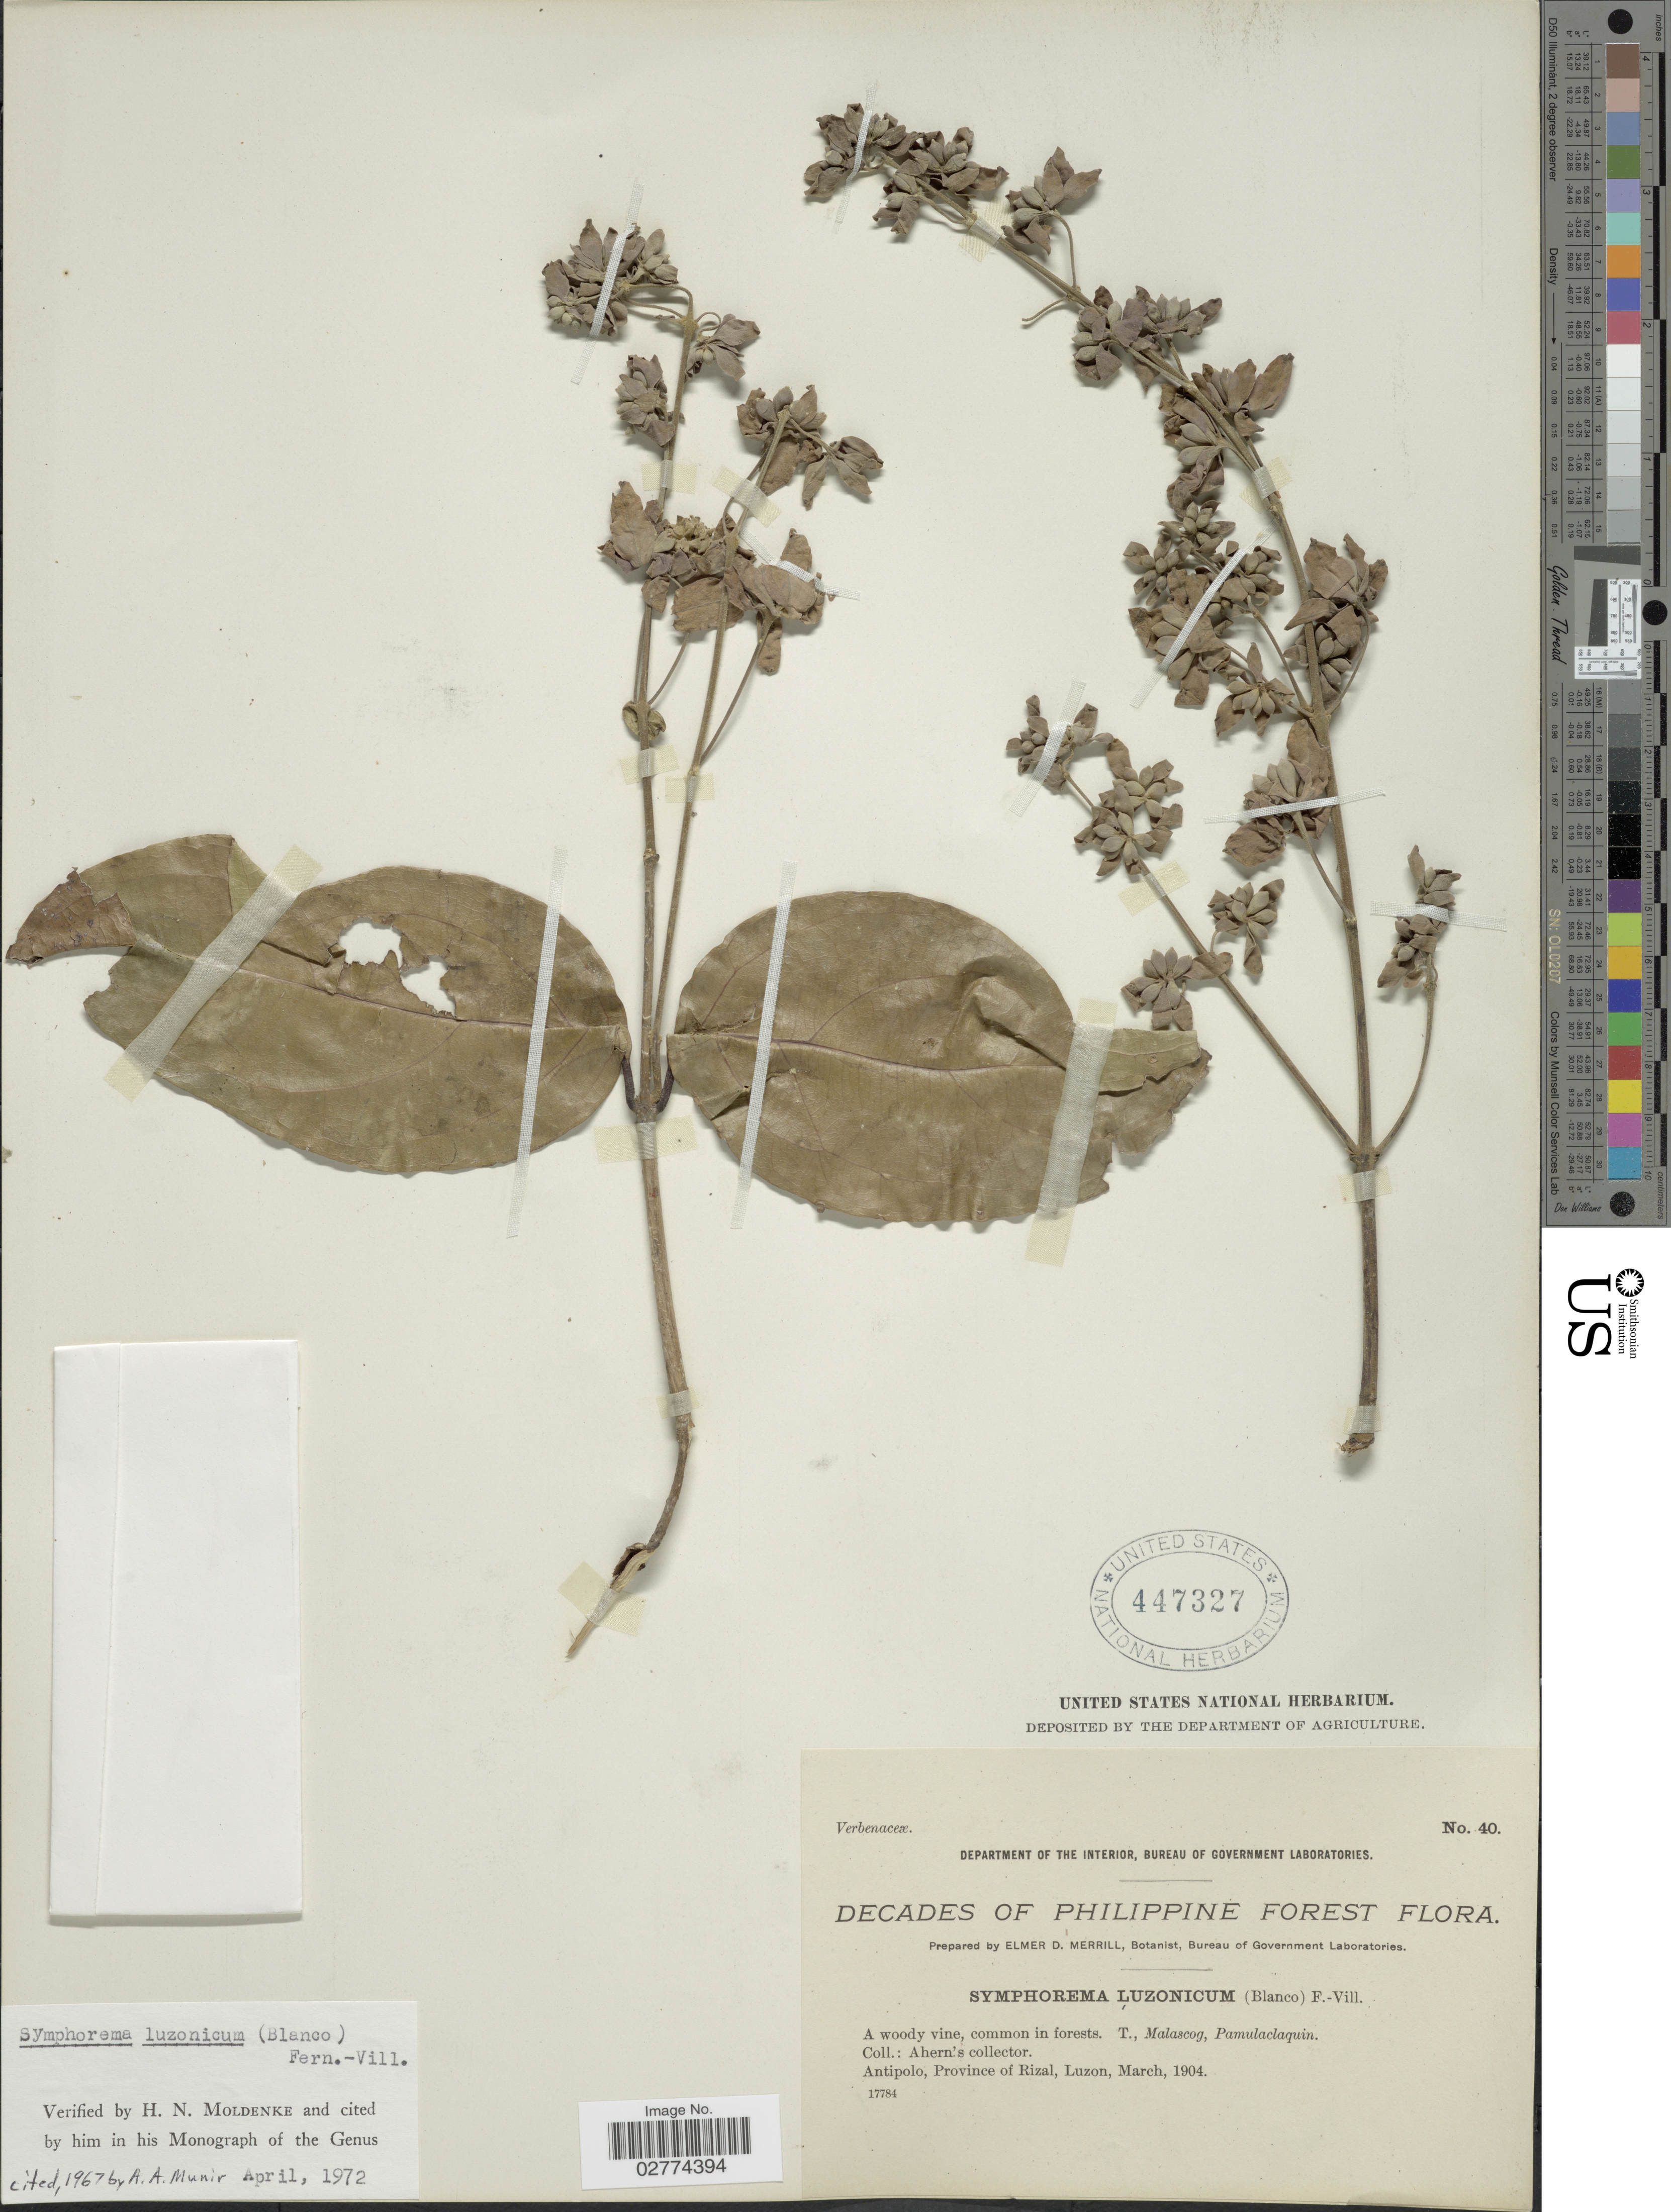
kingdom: Plantae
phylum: Tracheophyta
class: Magnoliopsida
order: Lamiales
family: Lamiaceae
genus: Symphorema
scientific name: Symphorema luzonicum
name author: (Blanco) Fern.-Vill.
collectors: Ahern's collector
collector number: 40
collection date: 1904-03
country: Philippines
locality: Antipolo, Province of Rizal, Luzon.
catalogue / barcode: US 447327